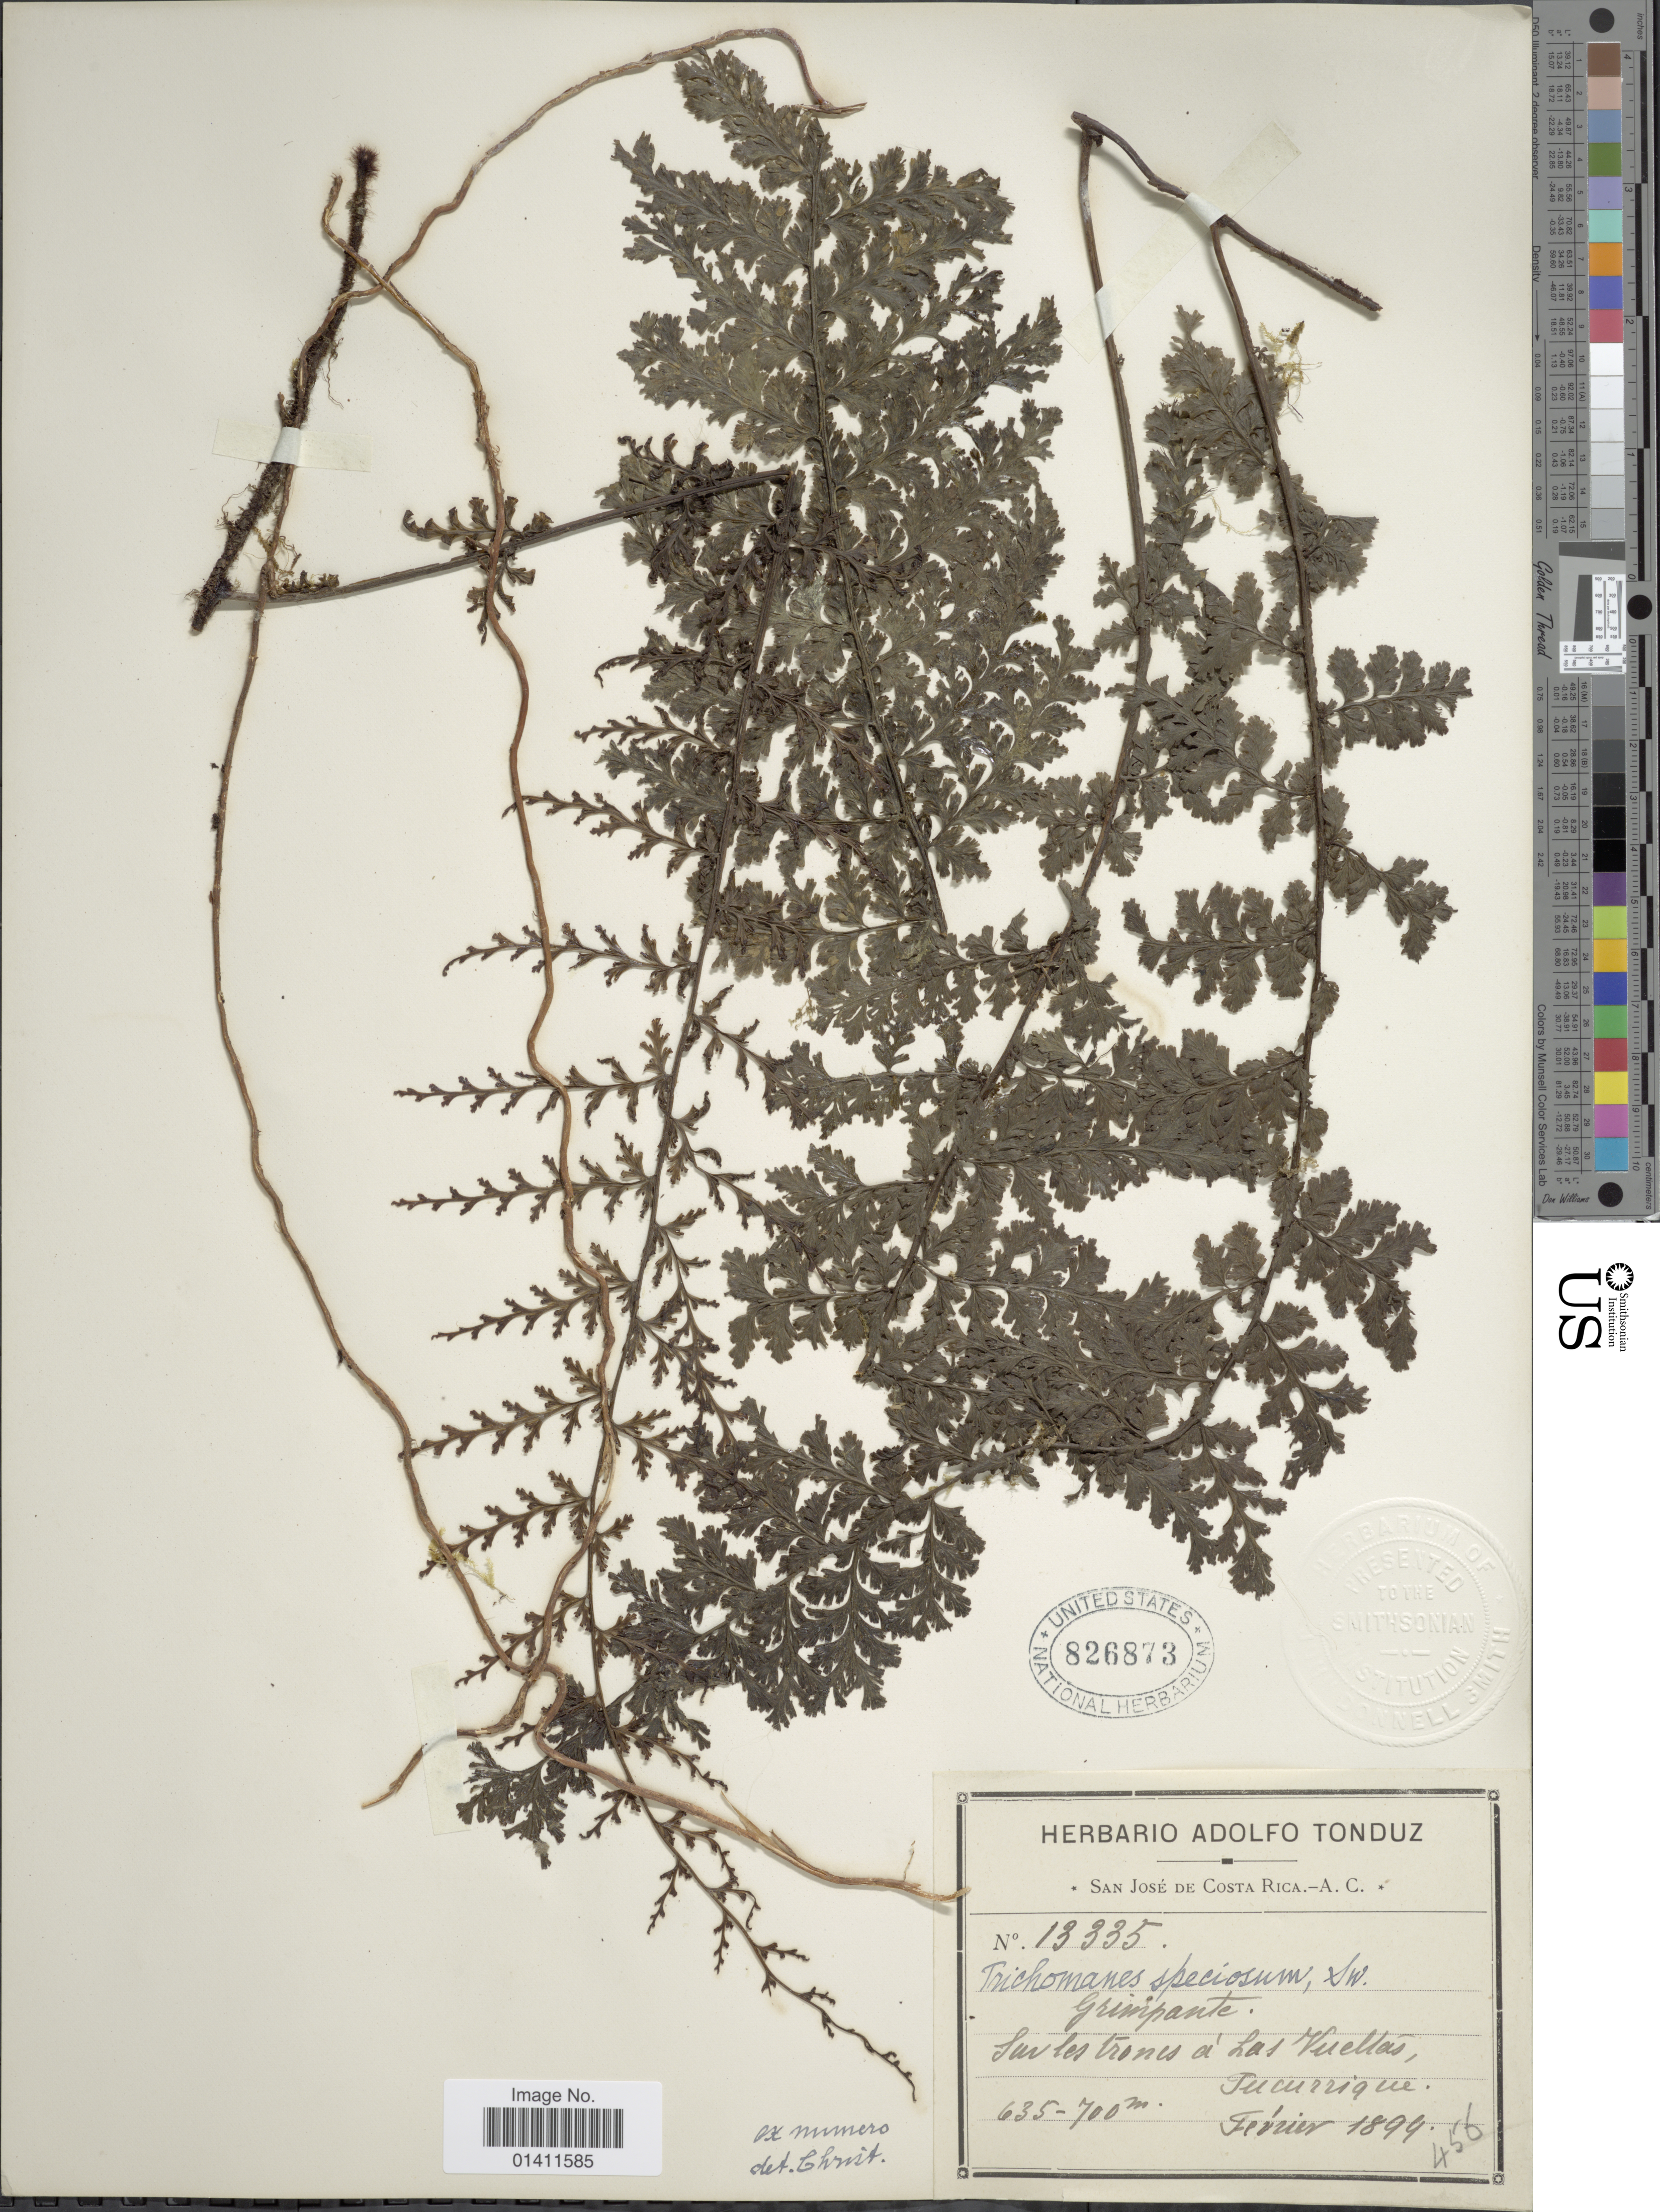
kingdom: Plantae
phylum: Tracheophyta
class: Polypodiopsida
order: Hymenophyllales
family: Hymenophyllaceae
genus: Vandenboschia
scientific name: Vandenboschia collariata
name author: (Bosch) Ebihara & K. Iwats.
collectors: ex Herb. Adolfo Tonduz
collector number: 13335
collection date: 1894-02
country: Costa Rica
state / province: Cartago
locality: Sur les trones a las Vueltas. Tucurrique.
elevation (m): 635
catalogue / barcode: US 826873